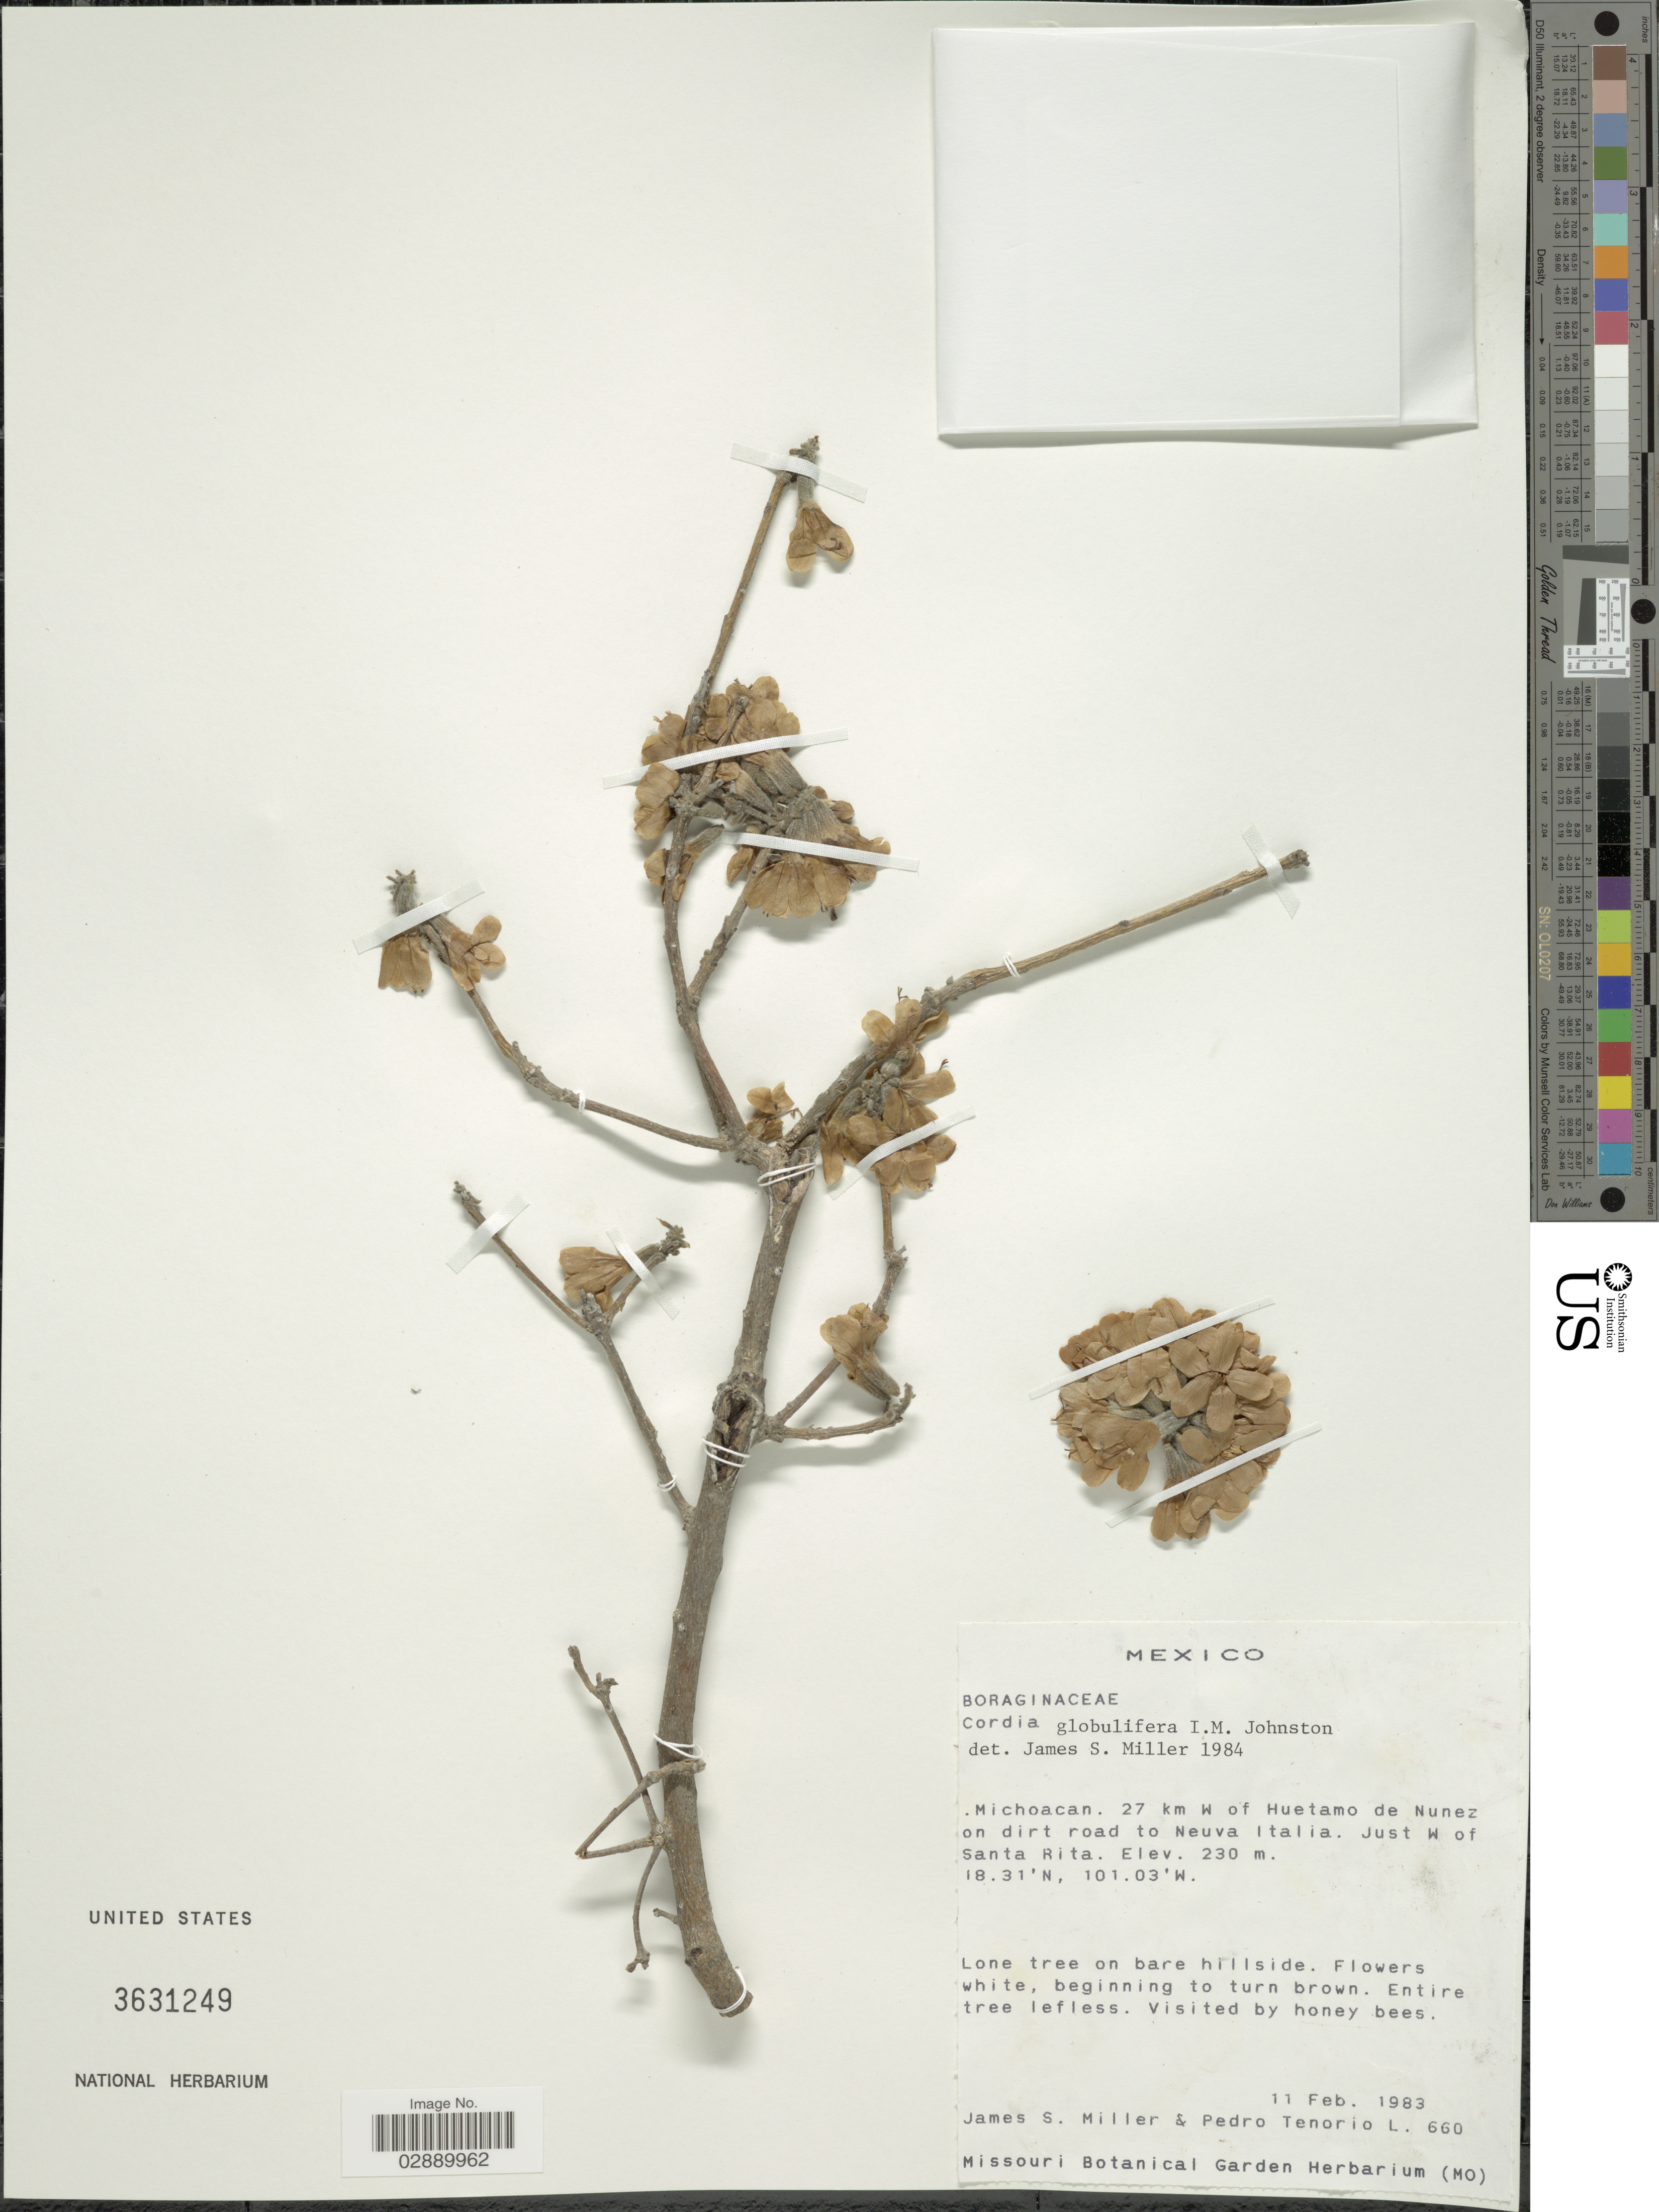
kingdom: Plantae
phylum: Tracheophyta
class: Magnoliopsida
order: Boraginales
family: Cordiaceae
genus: Cordia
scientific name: Cordia globulifera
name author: I.M. Johnst.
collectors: J. S. Miller & P. Tenorio L.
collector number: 660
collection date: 1983-02-11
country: Mexico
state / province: Michoacán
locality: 27 km W of Huetamo de Nunez on dirt road to Nueva Italia. Just W of Santa Rita.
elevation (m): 230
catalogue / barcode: US 3631249